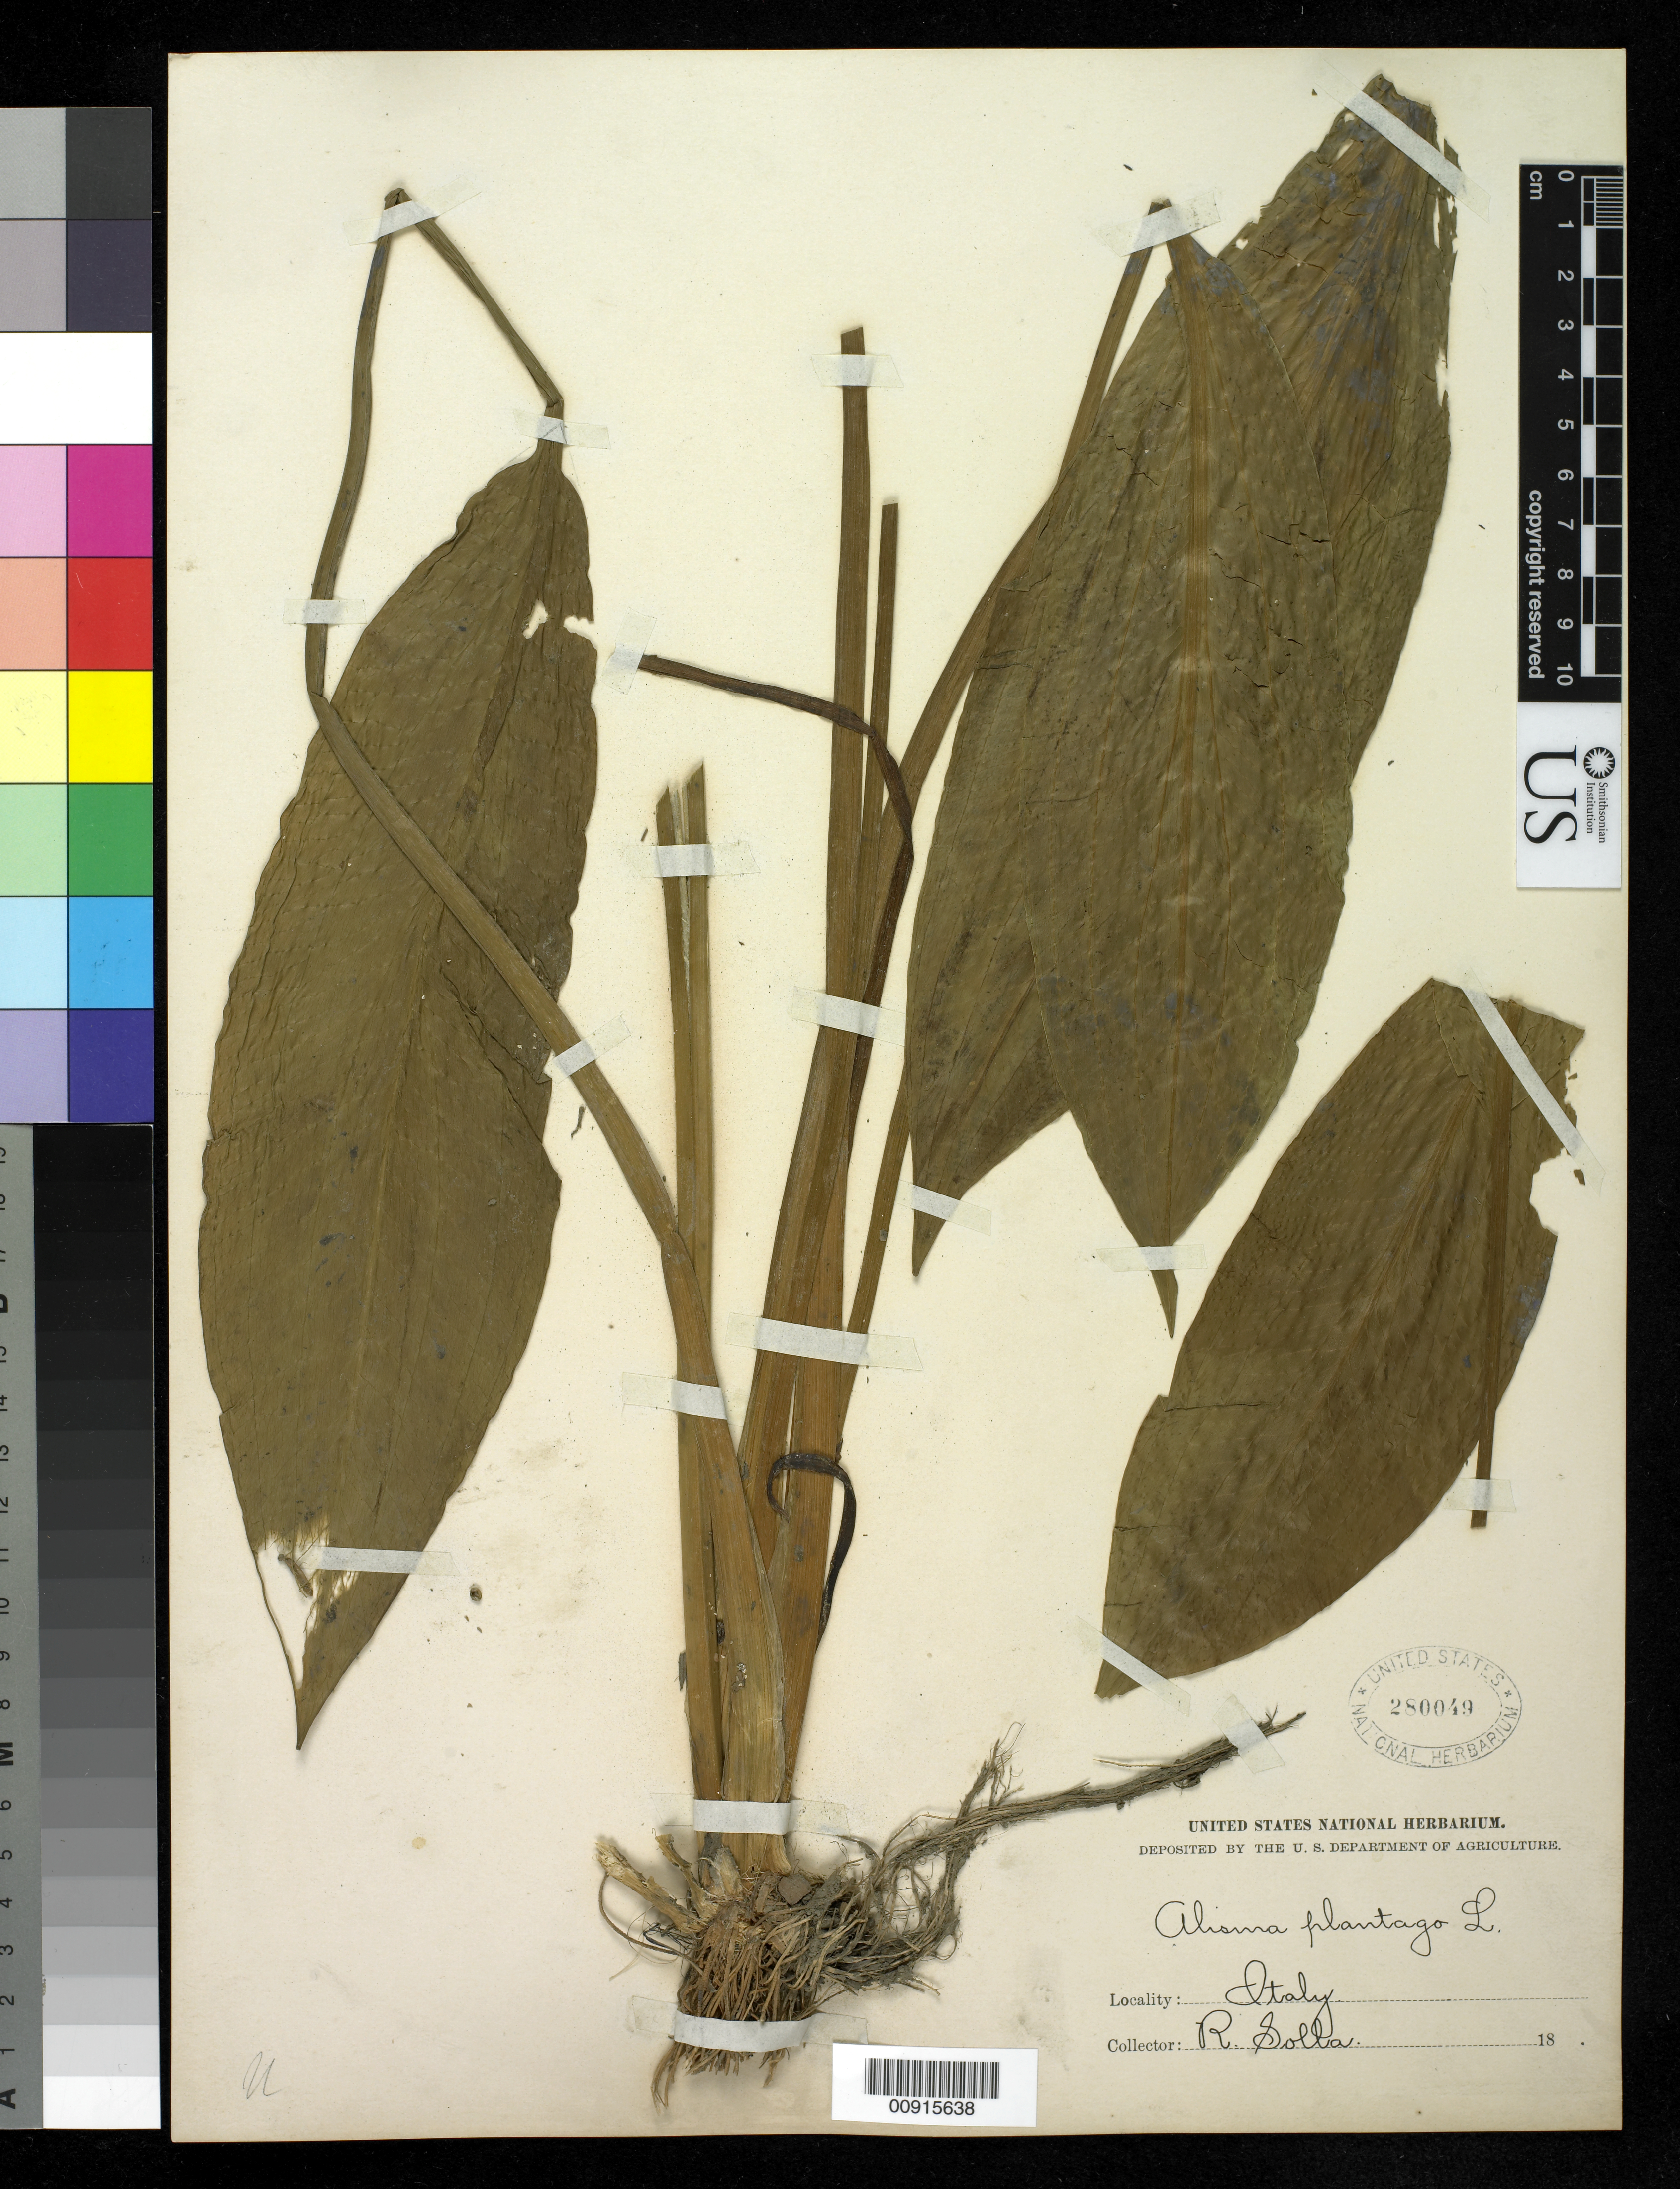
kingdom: Plantae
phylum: Tracheophyta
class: Liliopsida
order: Alismatales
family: Alismataceae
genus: Alisma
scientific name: Alisma plantago-aquatica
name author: L.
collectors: R. Solla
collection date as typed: s.d.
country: Italy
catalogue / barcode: US 280049